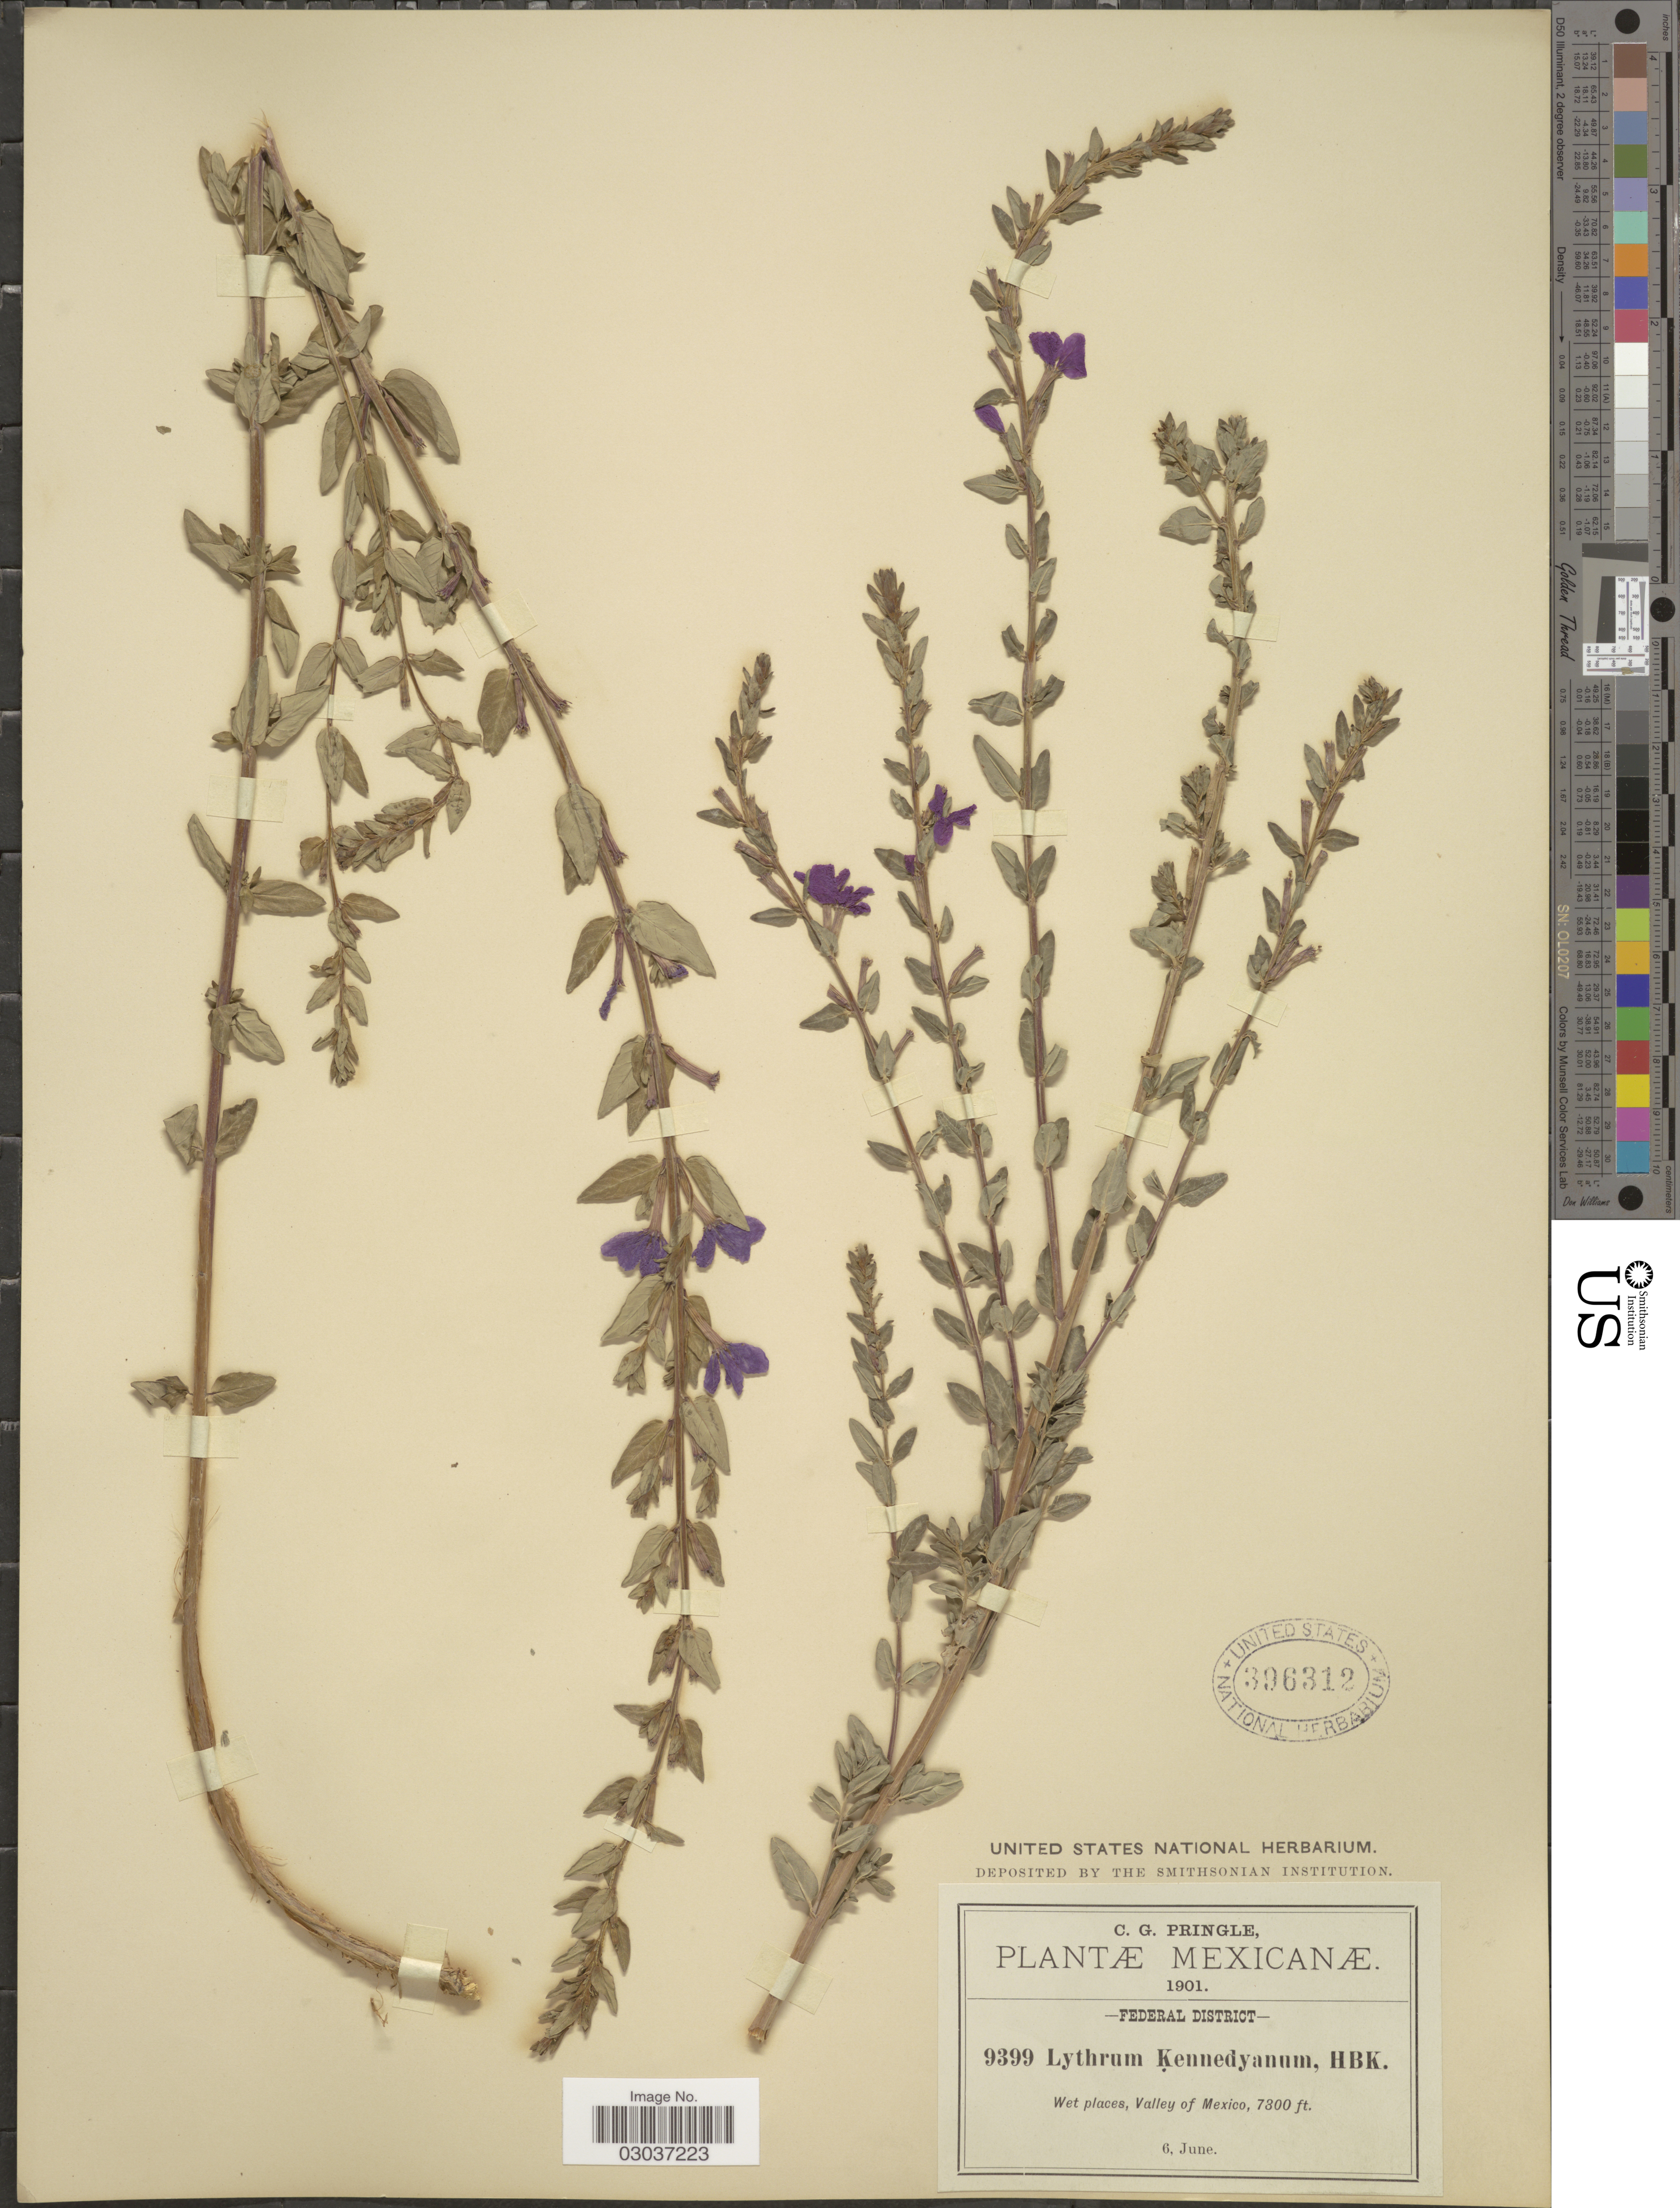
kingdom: Plantae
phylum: Tracheophyta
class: Magnoliopsida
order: Myrtales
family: Lythraceae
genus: Lythrum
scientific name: Lythrum vulneraria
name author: Aiton ex Schrank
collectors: C. G. Pringle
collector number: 9399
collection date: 1901-06-06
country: Mexico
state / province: Distrito Federal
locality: Federal District. Wet places, Valley of Mexico.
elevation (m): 2225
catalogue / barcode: US 396312